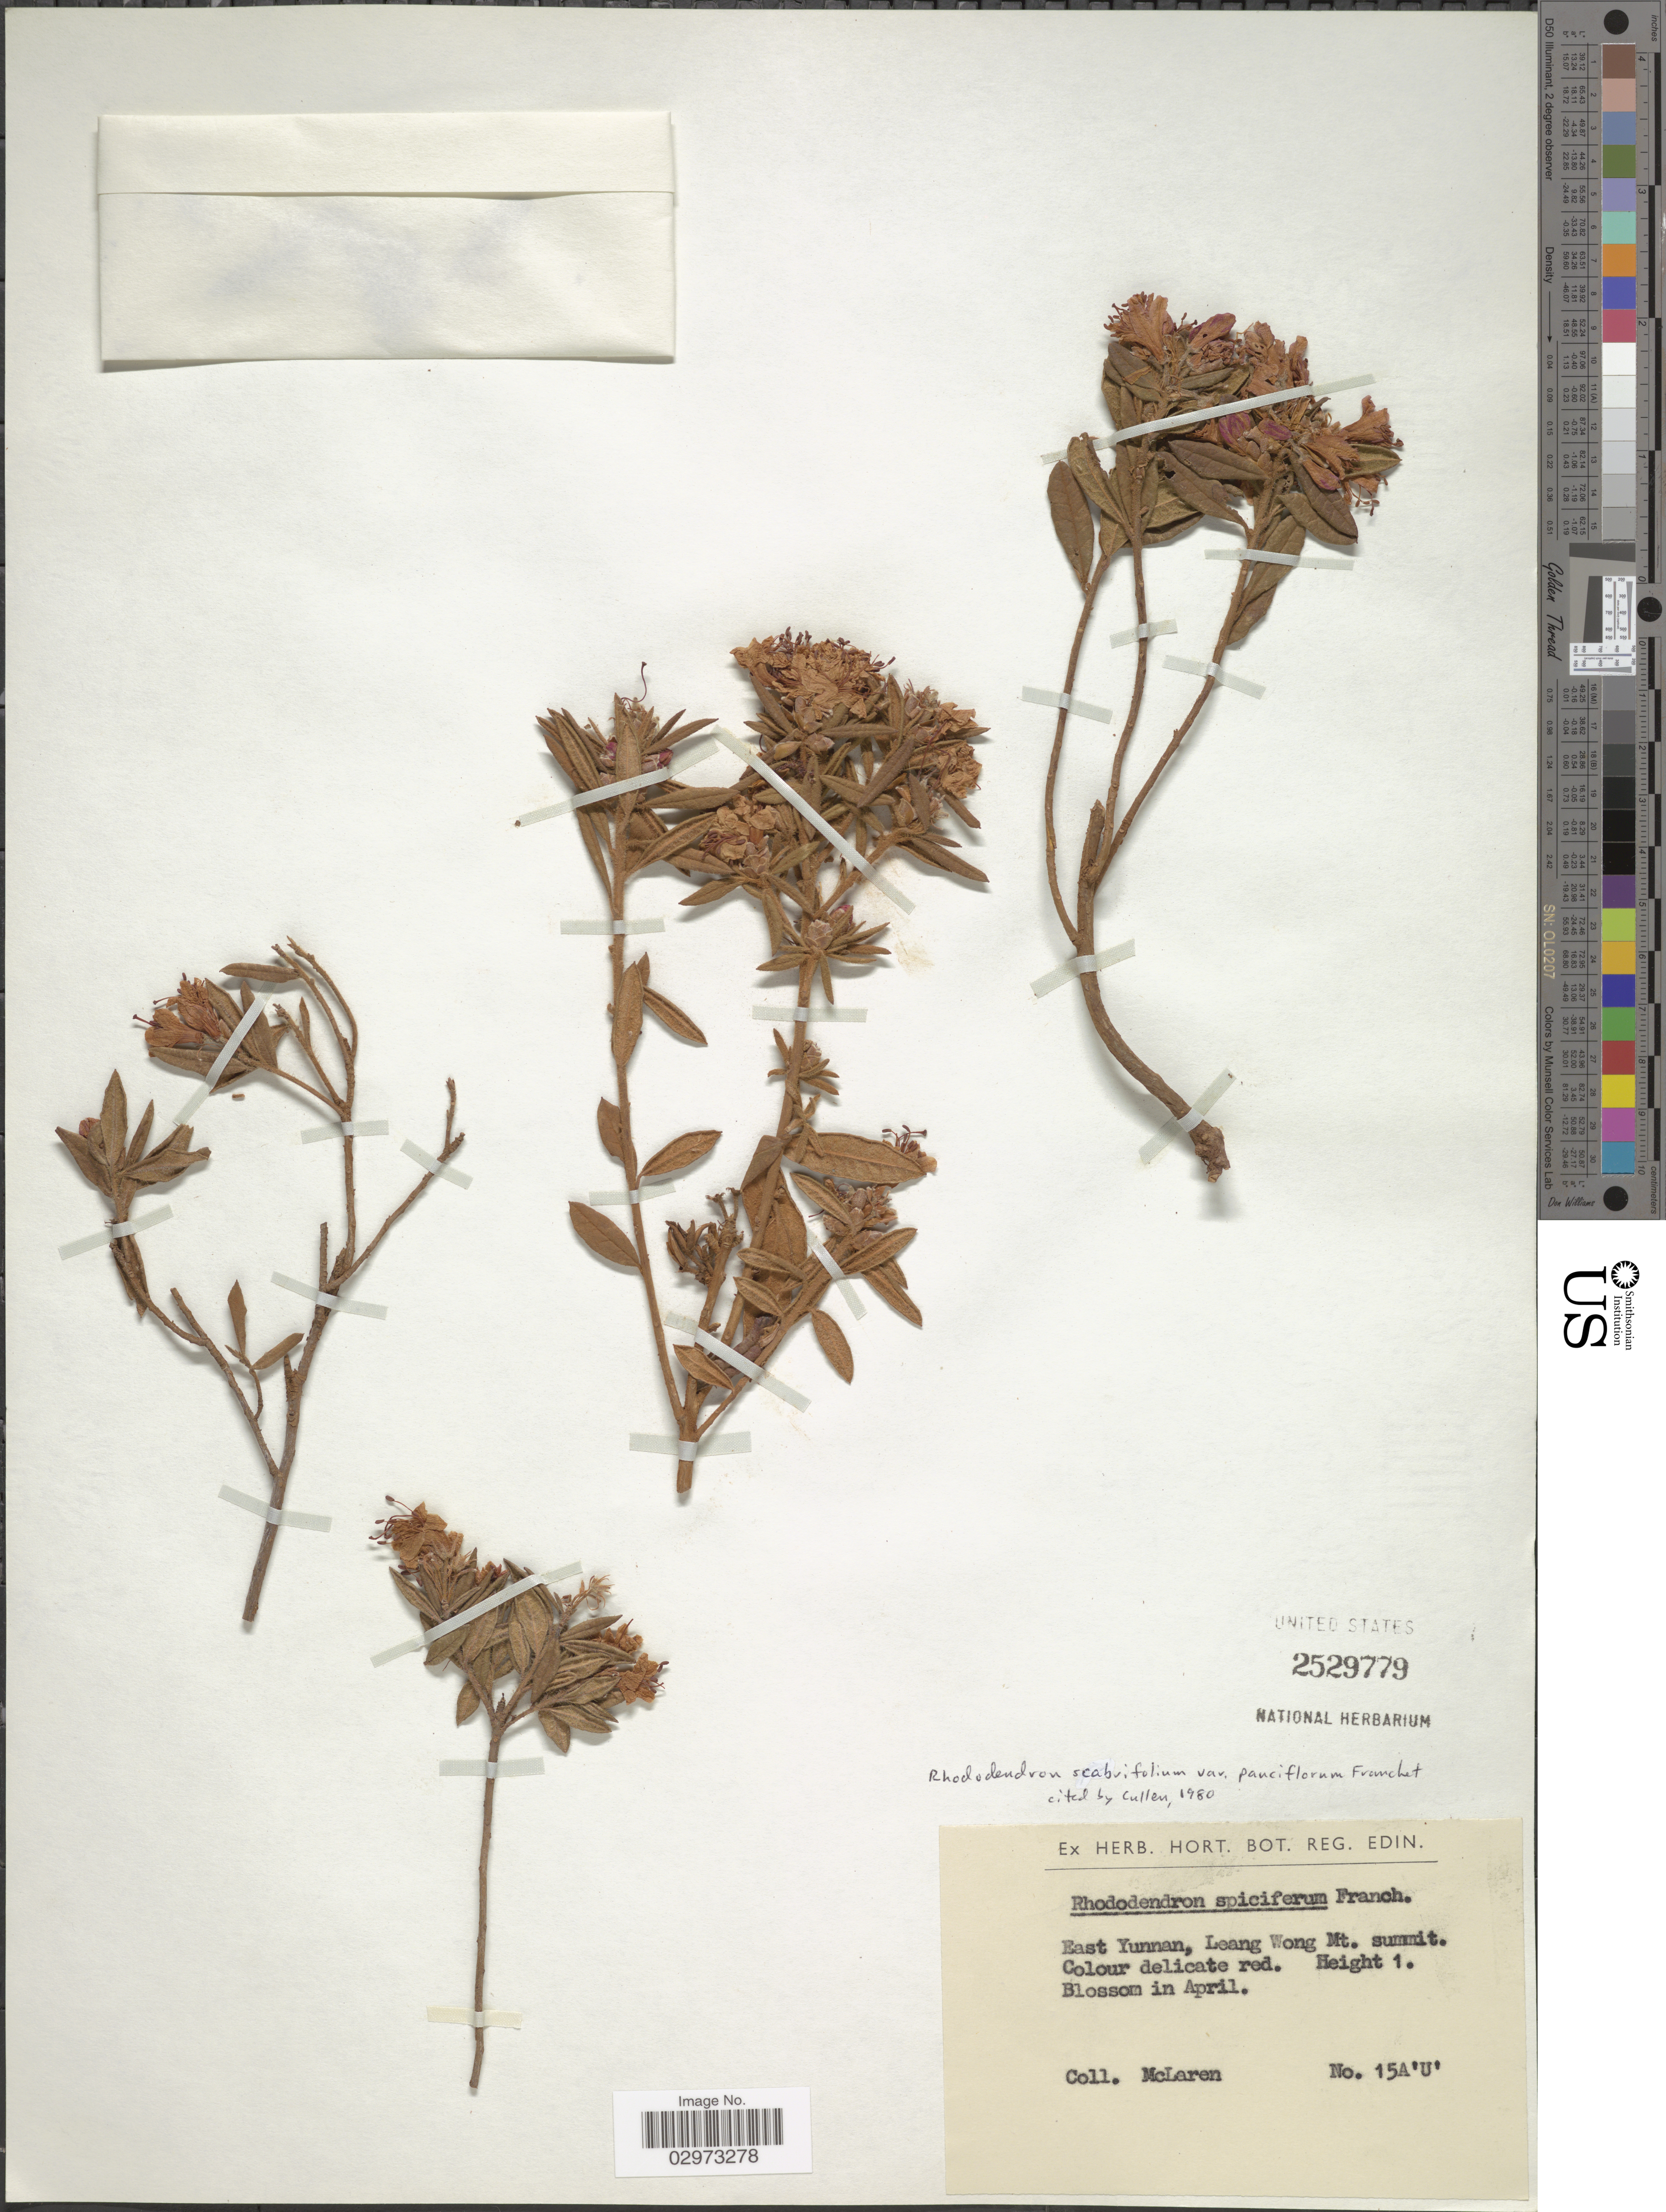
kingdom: Plantae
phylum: Tracheophyta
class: Magnoliopsida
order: Ericales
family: Ericaceae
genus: Rhododendron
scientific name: Rhododendron scabrifolium var. pauciflorum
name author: Franch.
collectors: McLaren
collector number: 15A'U'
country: China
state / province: Yunnan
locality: East Yunnan, Leang Wong Mt. summit.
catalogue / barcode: US 2529779